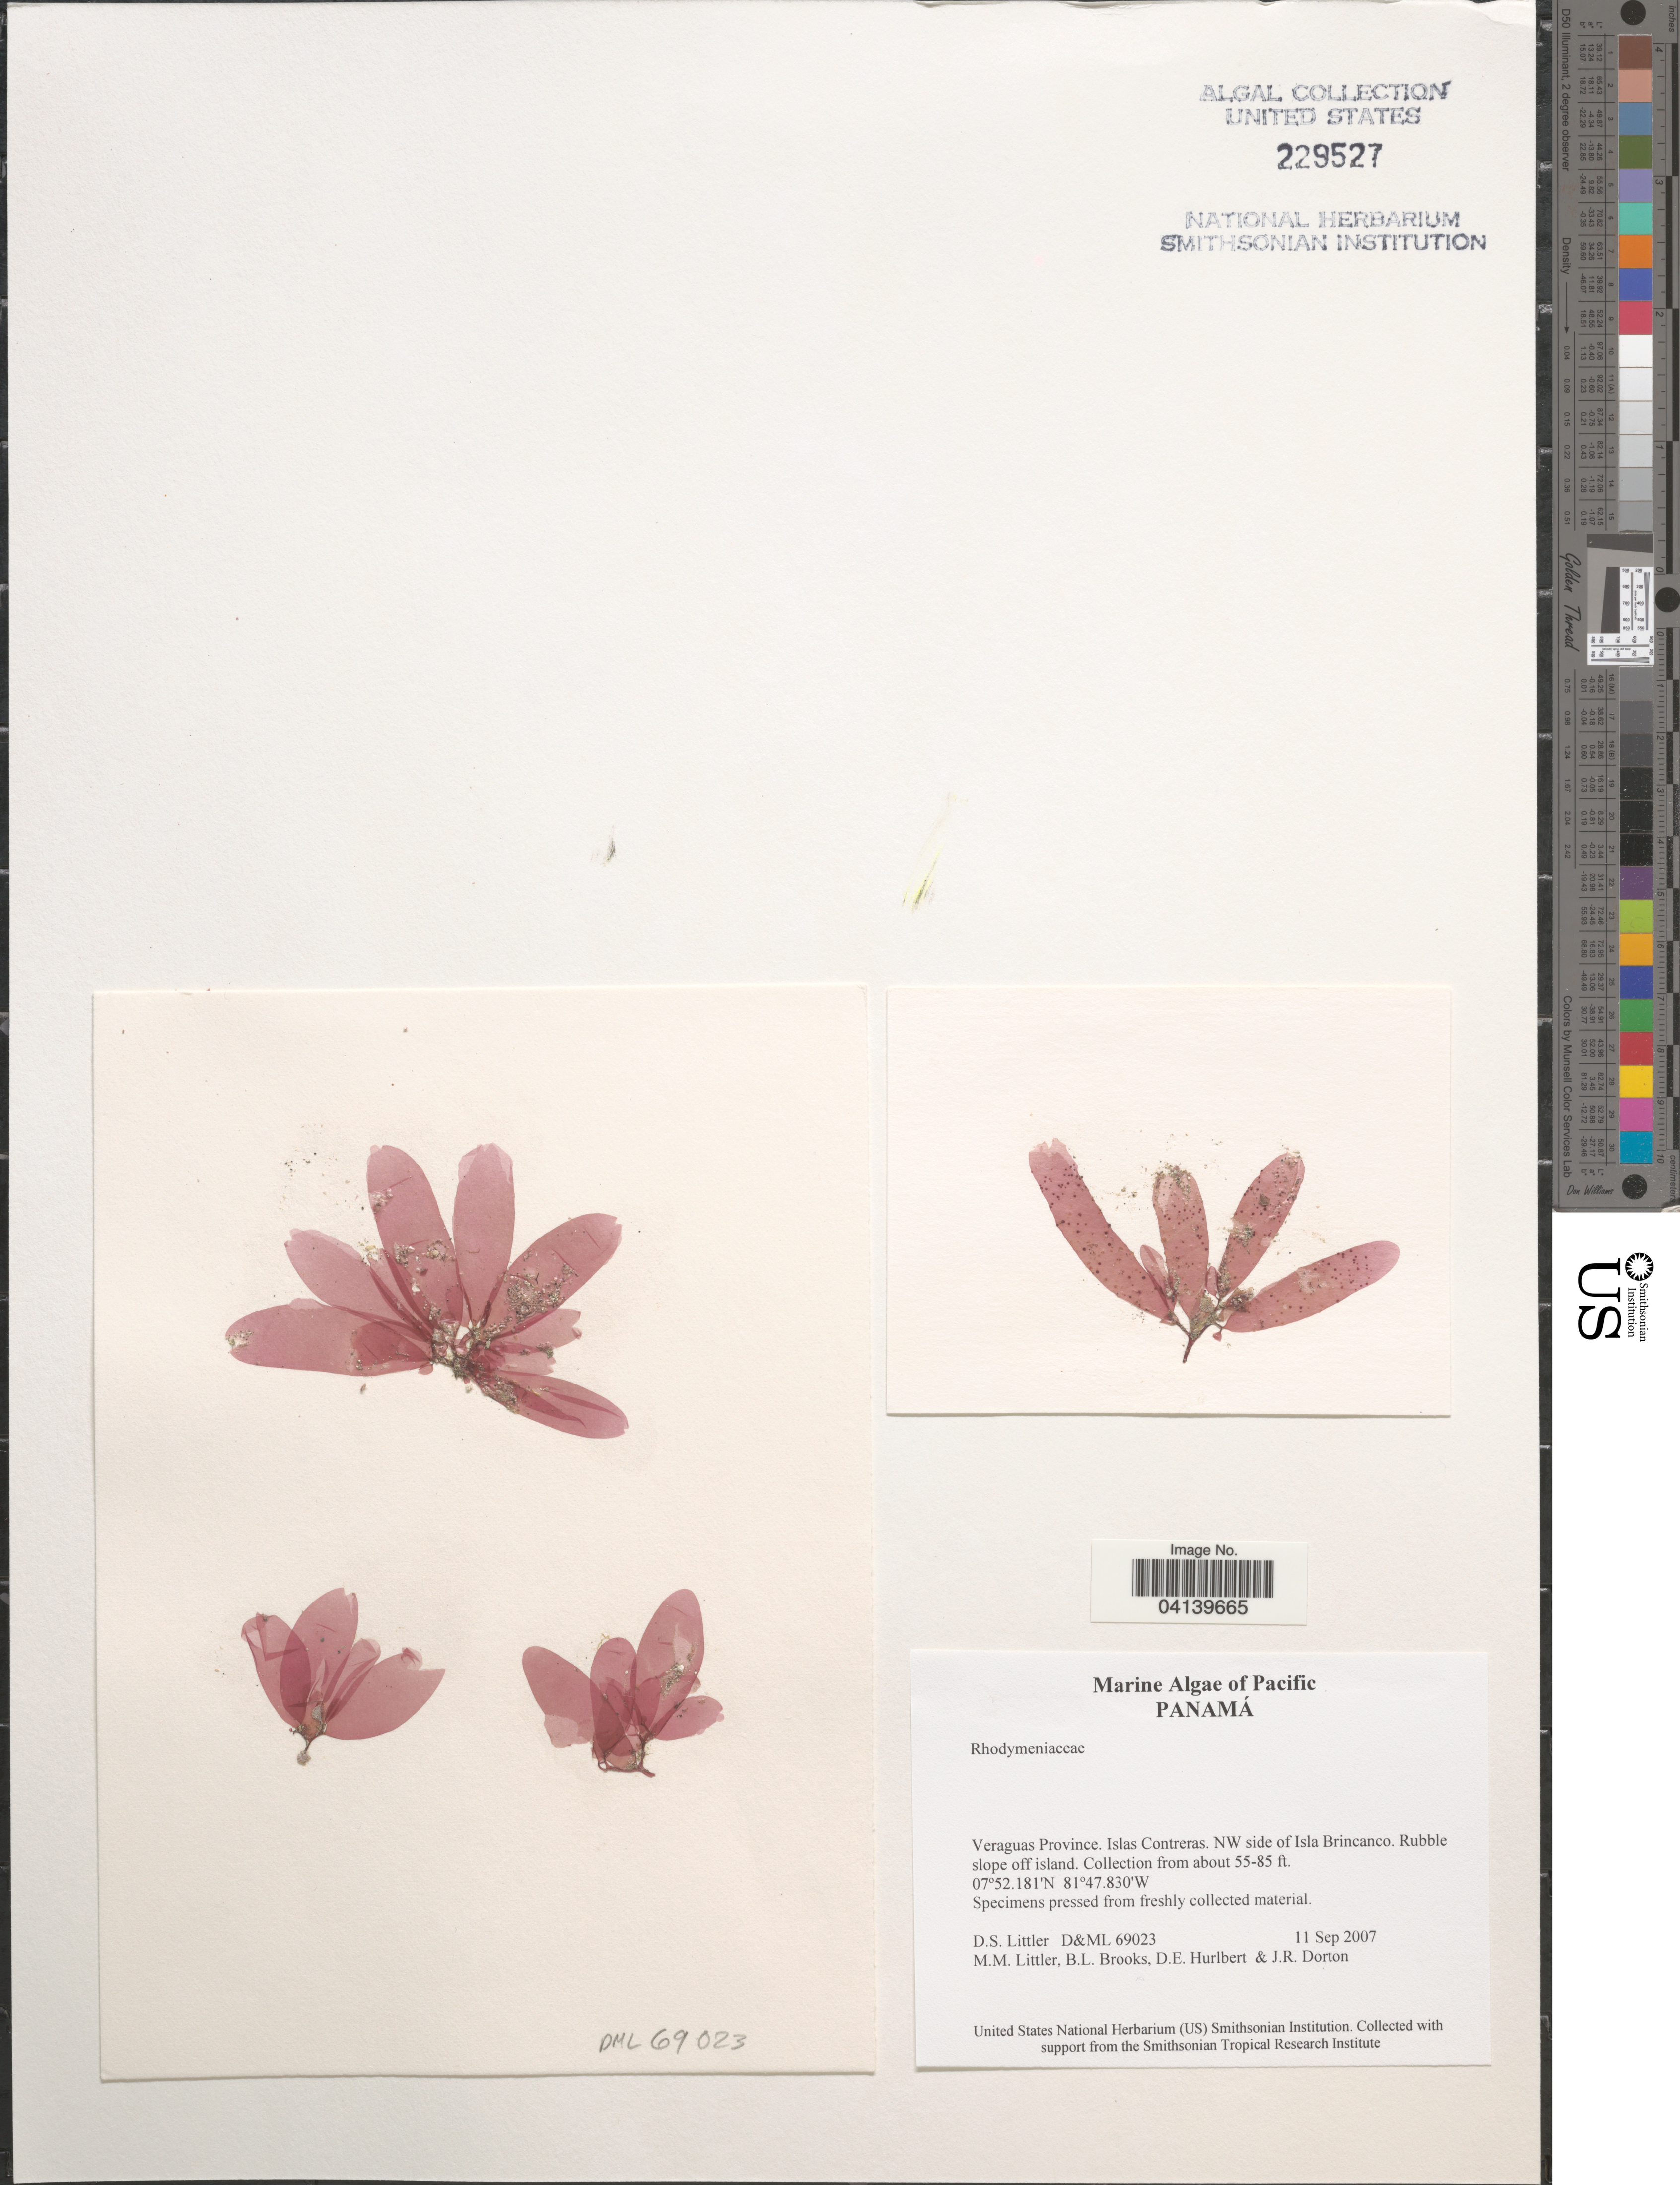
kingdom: Plantae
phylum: Rhodophyta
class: Florideophyceae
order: Rhodymeniales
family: Rhodymeniaceae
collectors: D. S. Littler, B. Brooks, D. Hurlbert & J. Dorton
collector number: D&ML69023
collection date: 2007-09-11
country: Panama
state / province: Veraguas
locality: Islas Contreras. NW side of Isla Brincanco. Rubble slope off island.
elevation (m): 17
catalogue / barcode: US 229527